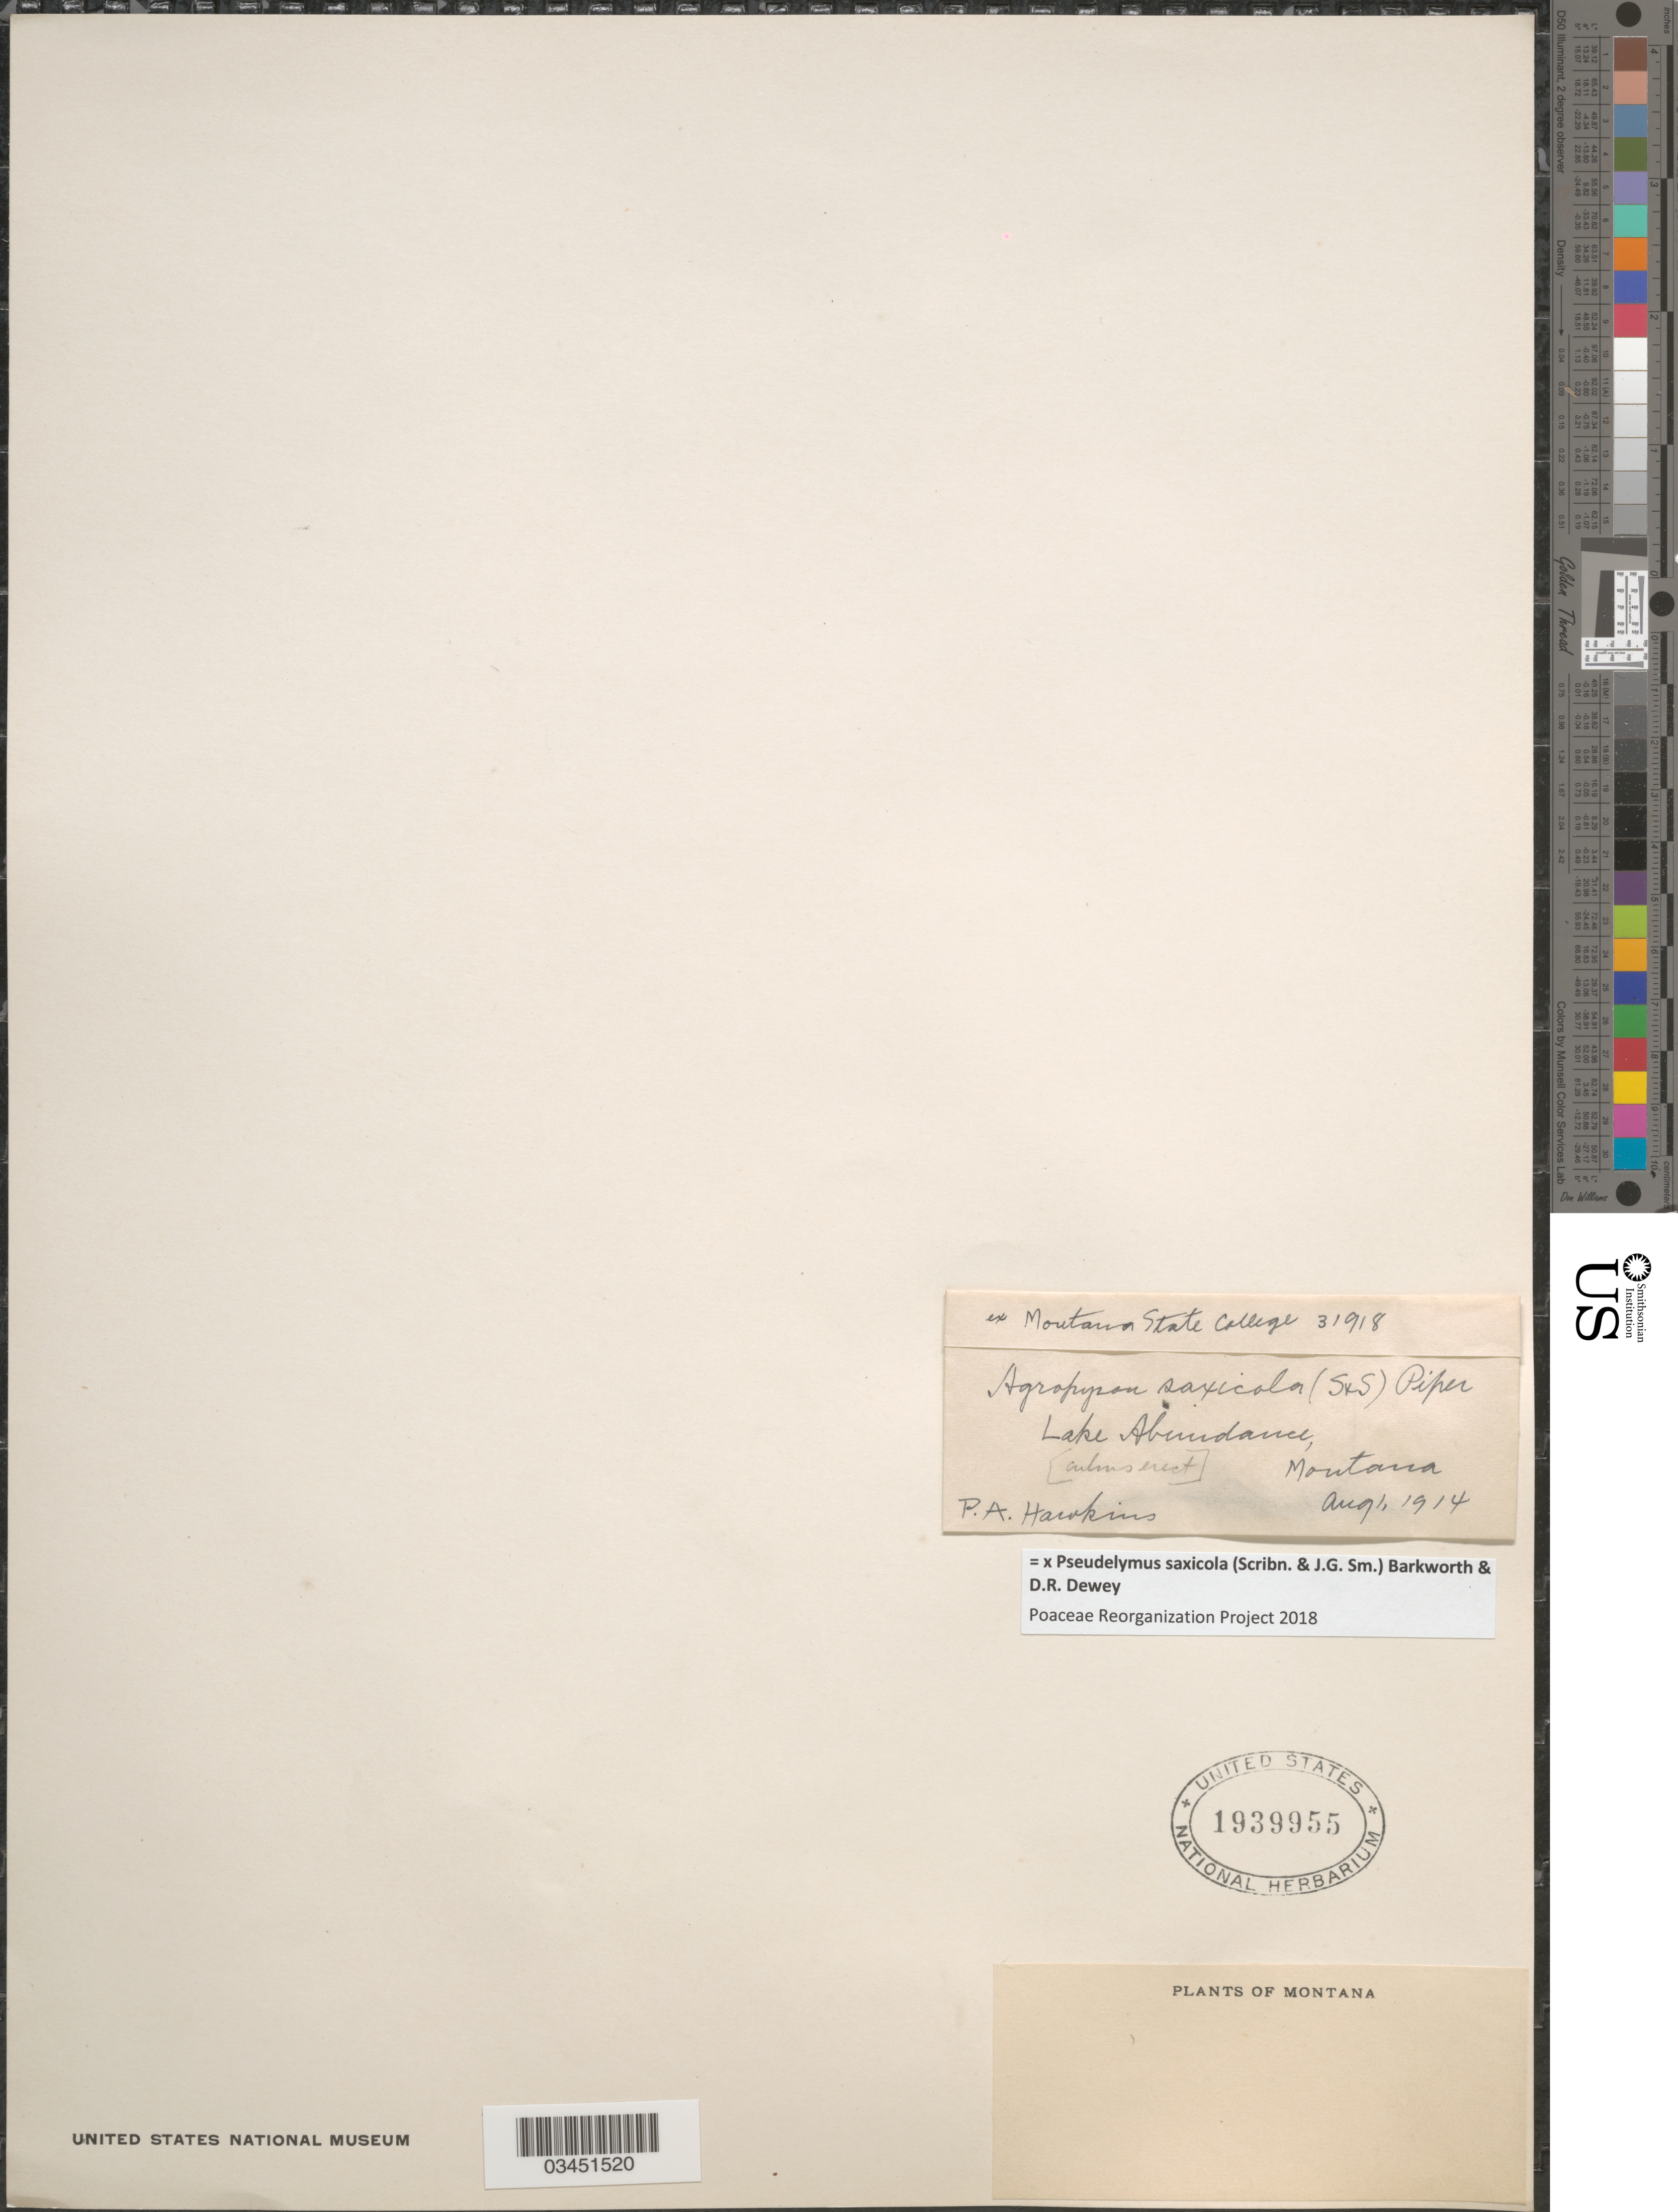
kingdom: Plantae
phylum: Tracheophyta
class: Liliopsida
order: Poales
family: Poaceae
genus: Pseudelymus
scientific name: x Pseudelymus saxicola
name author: (Scribn. & J.G. Sm.) Barkworth & Dewey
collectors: P. Hawkins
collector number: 31918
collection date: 1914-08-01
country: United States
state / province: Montana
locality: Lake Abundance.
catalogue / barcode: US 1939955